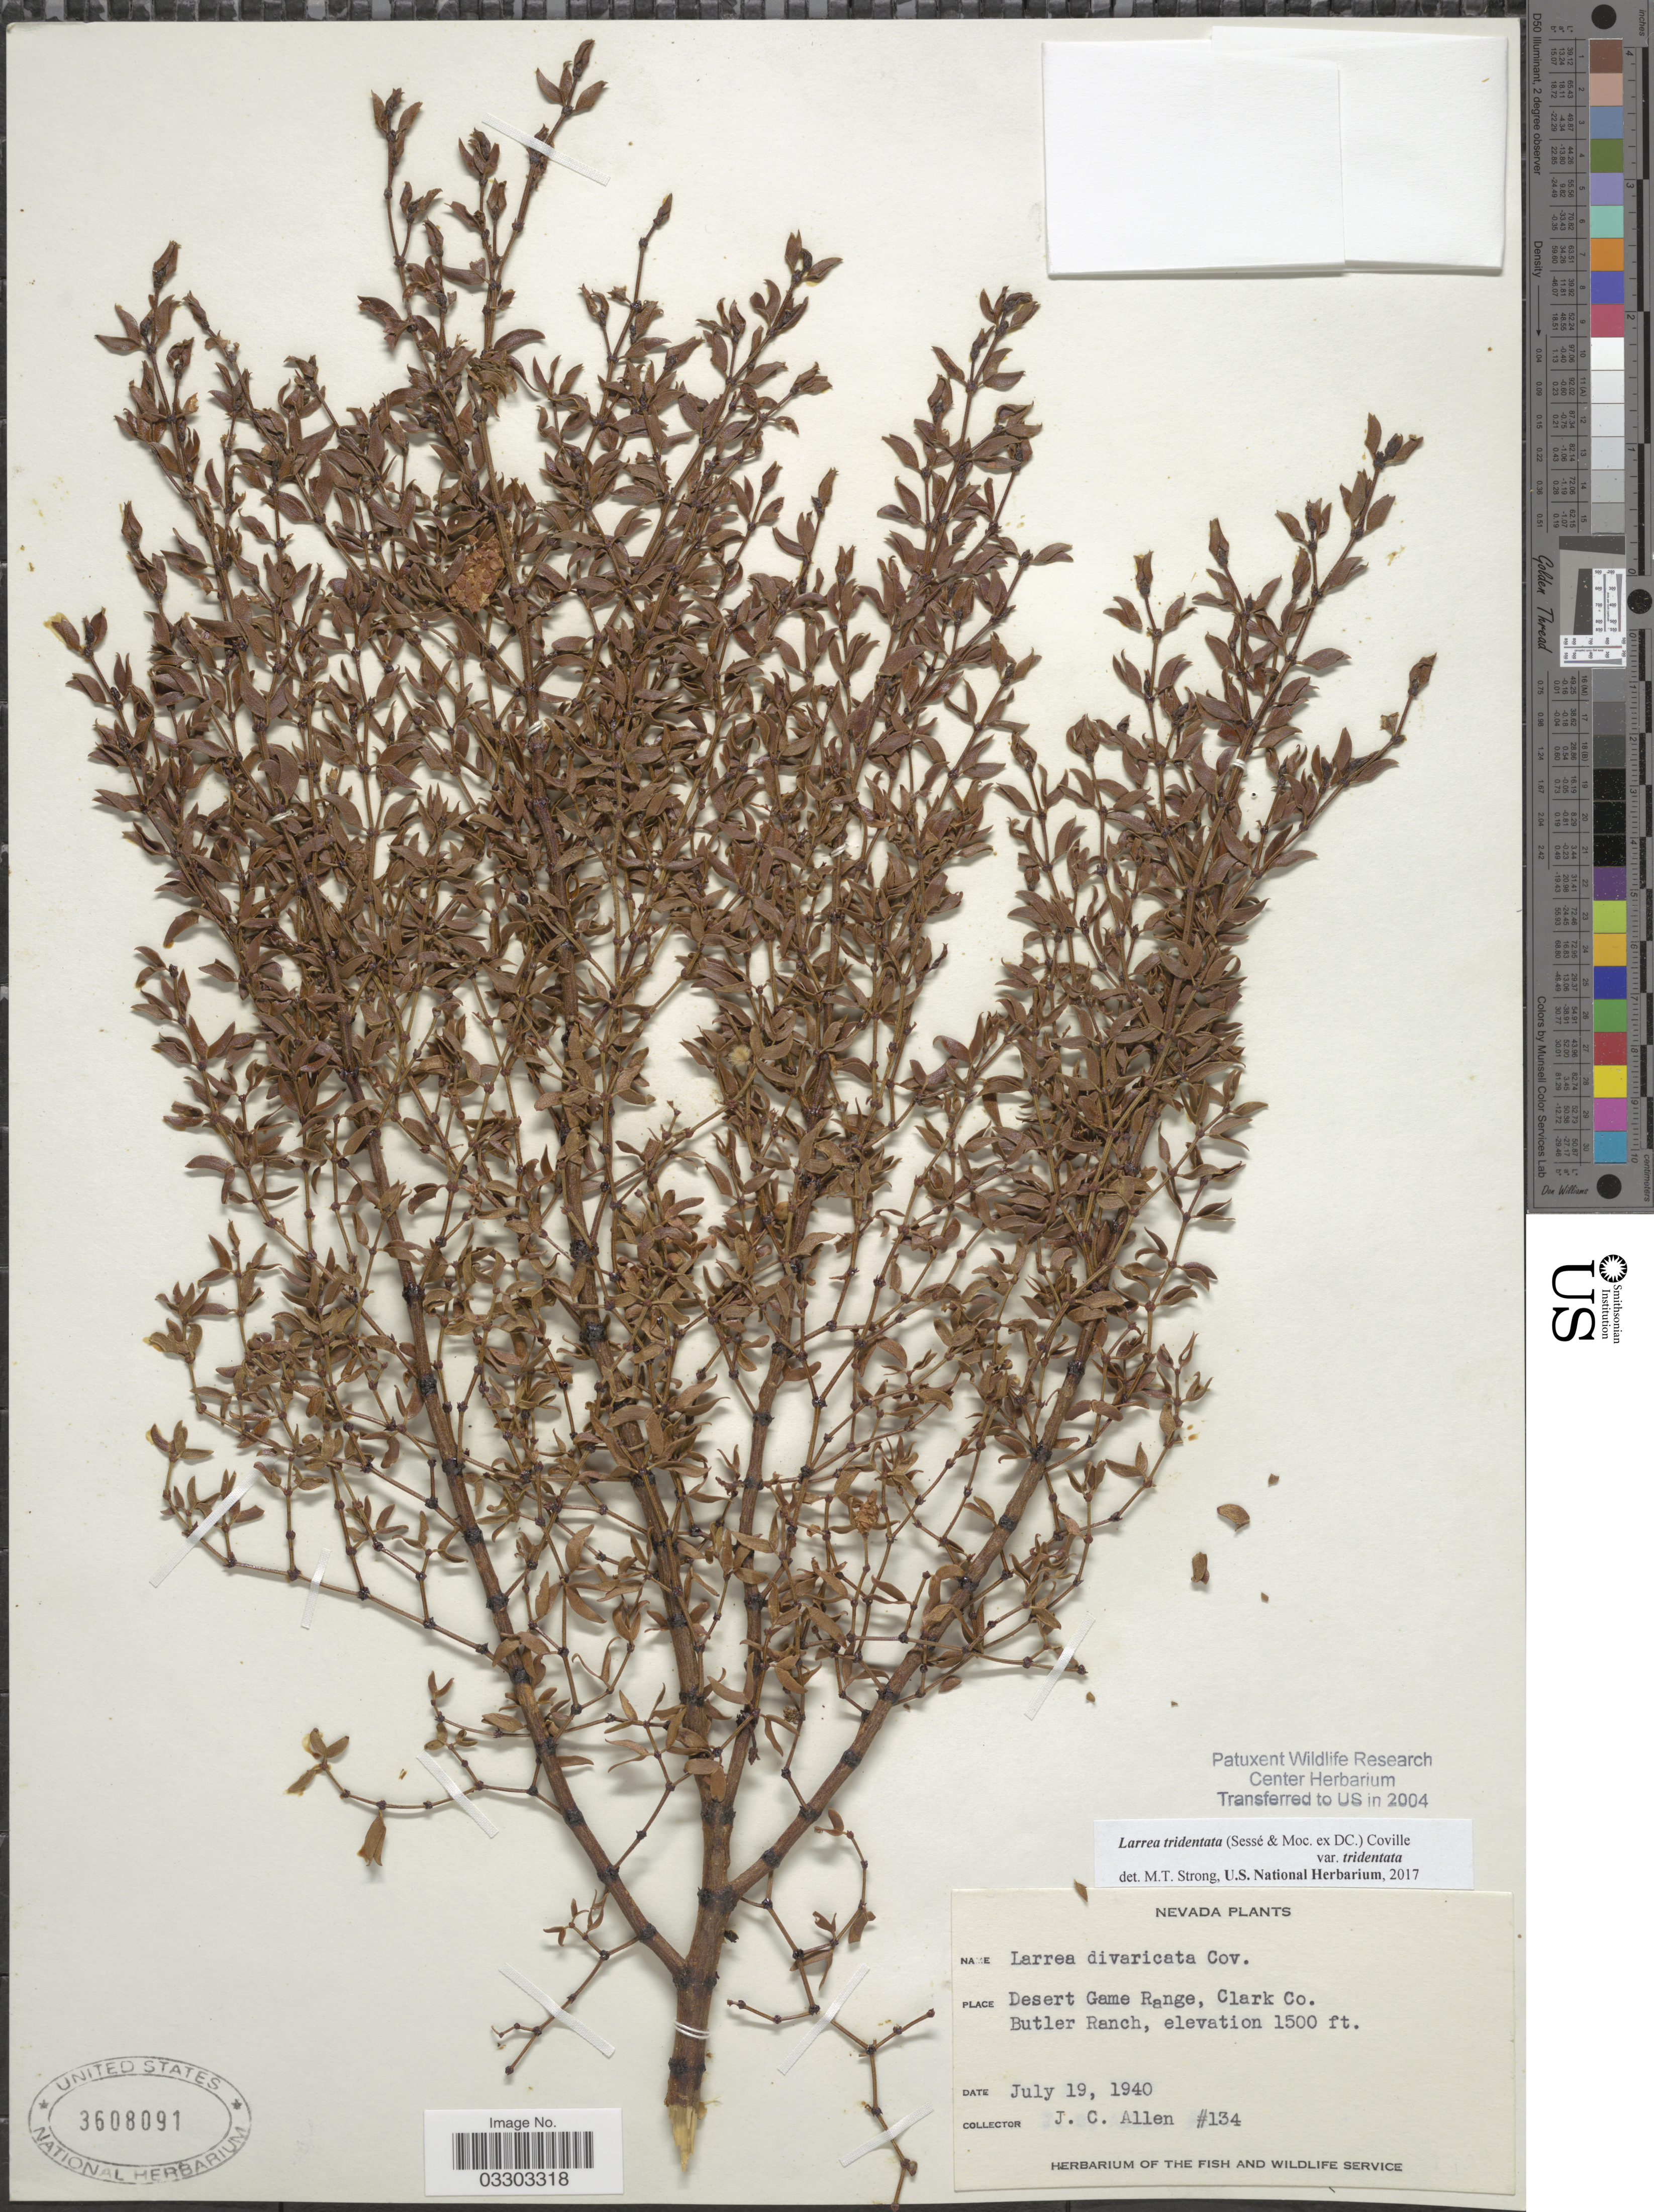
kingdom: Plantae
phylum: Tracheophyta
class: Magnoliopsida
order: Zygophyllales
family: Zygophyllaceae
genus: Larrea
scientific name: Larrea tridentata var. tridentata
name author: (Sessé & Moc. ex DC.) Coville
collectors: J. C. Allen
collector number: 134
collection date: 1940-07-19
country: United States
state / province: Nevada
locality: Desert Game Range, Clark Co. Butler Ranch.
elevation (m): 457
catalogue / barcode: US 3608091